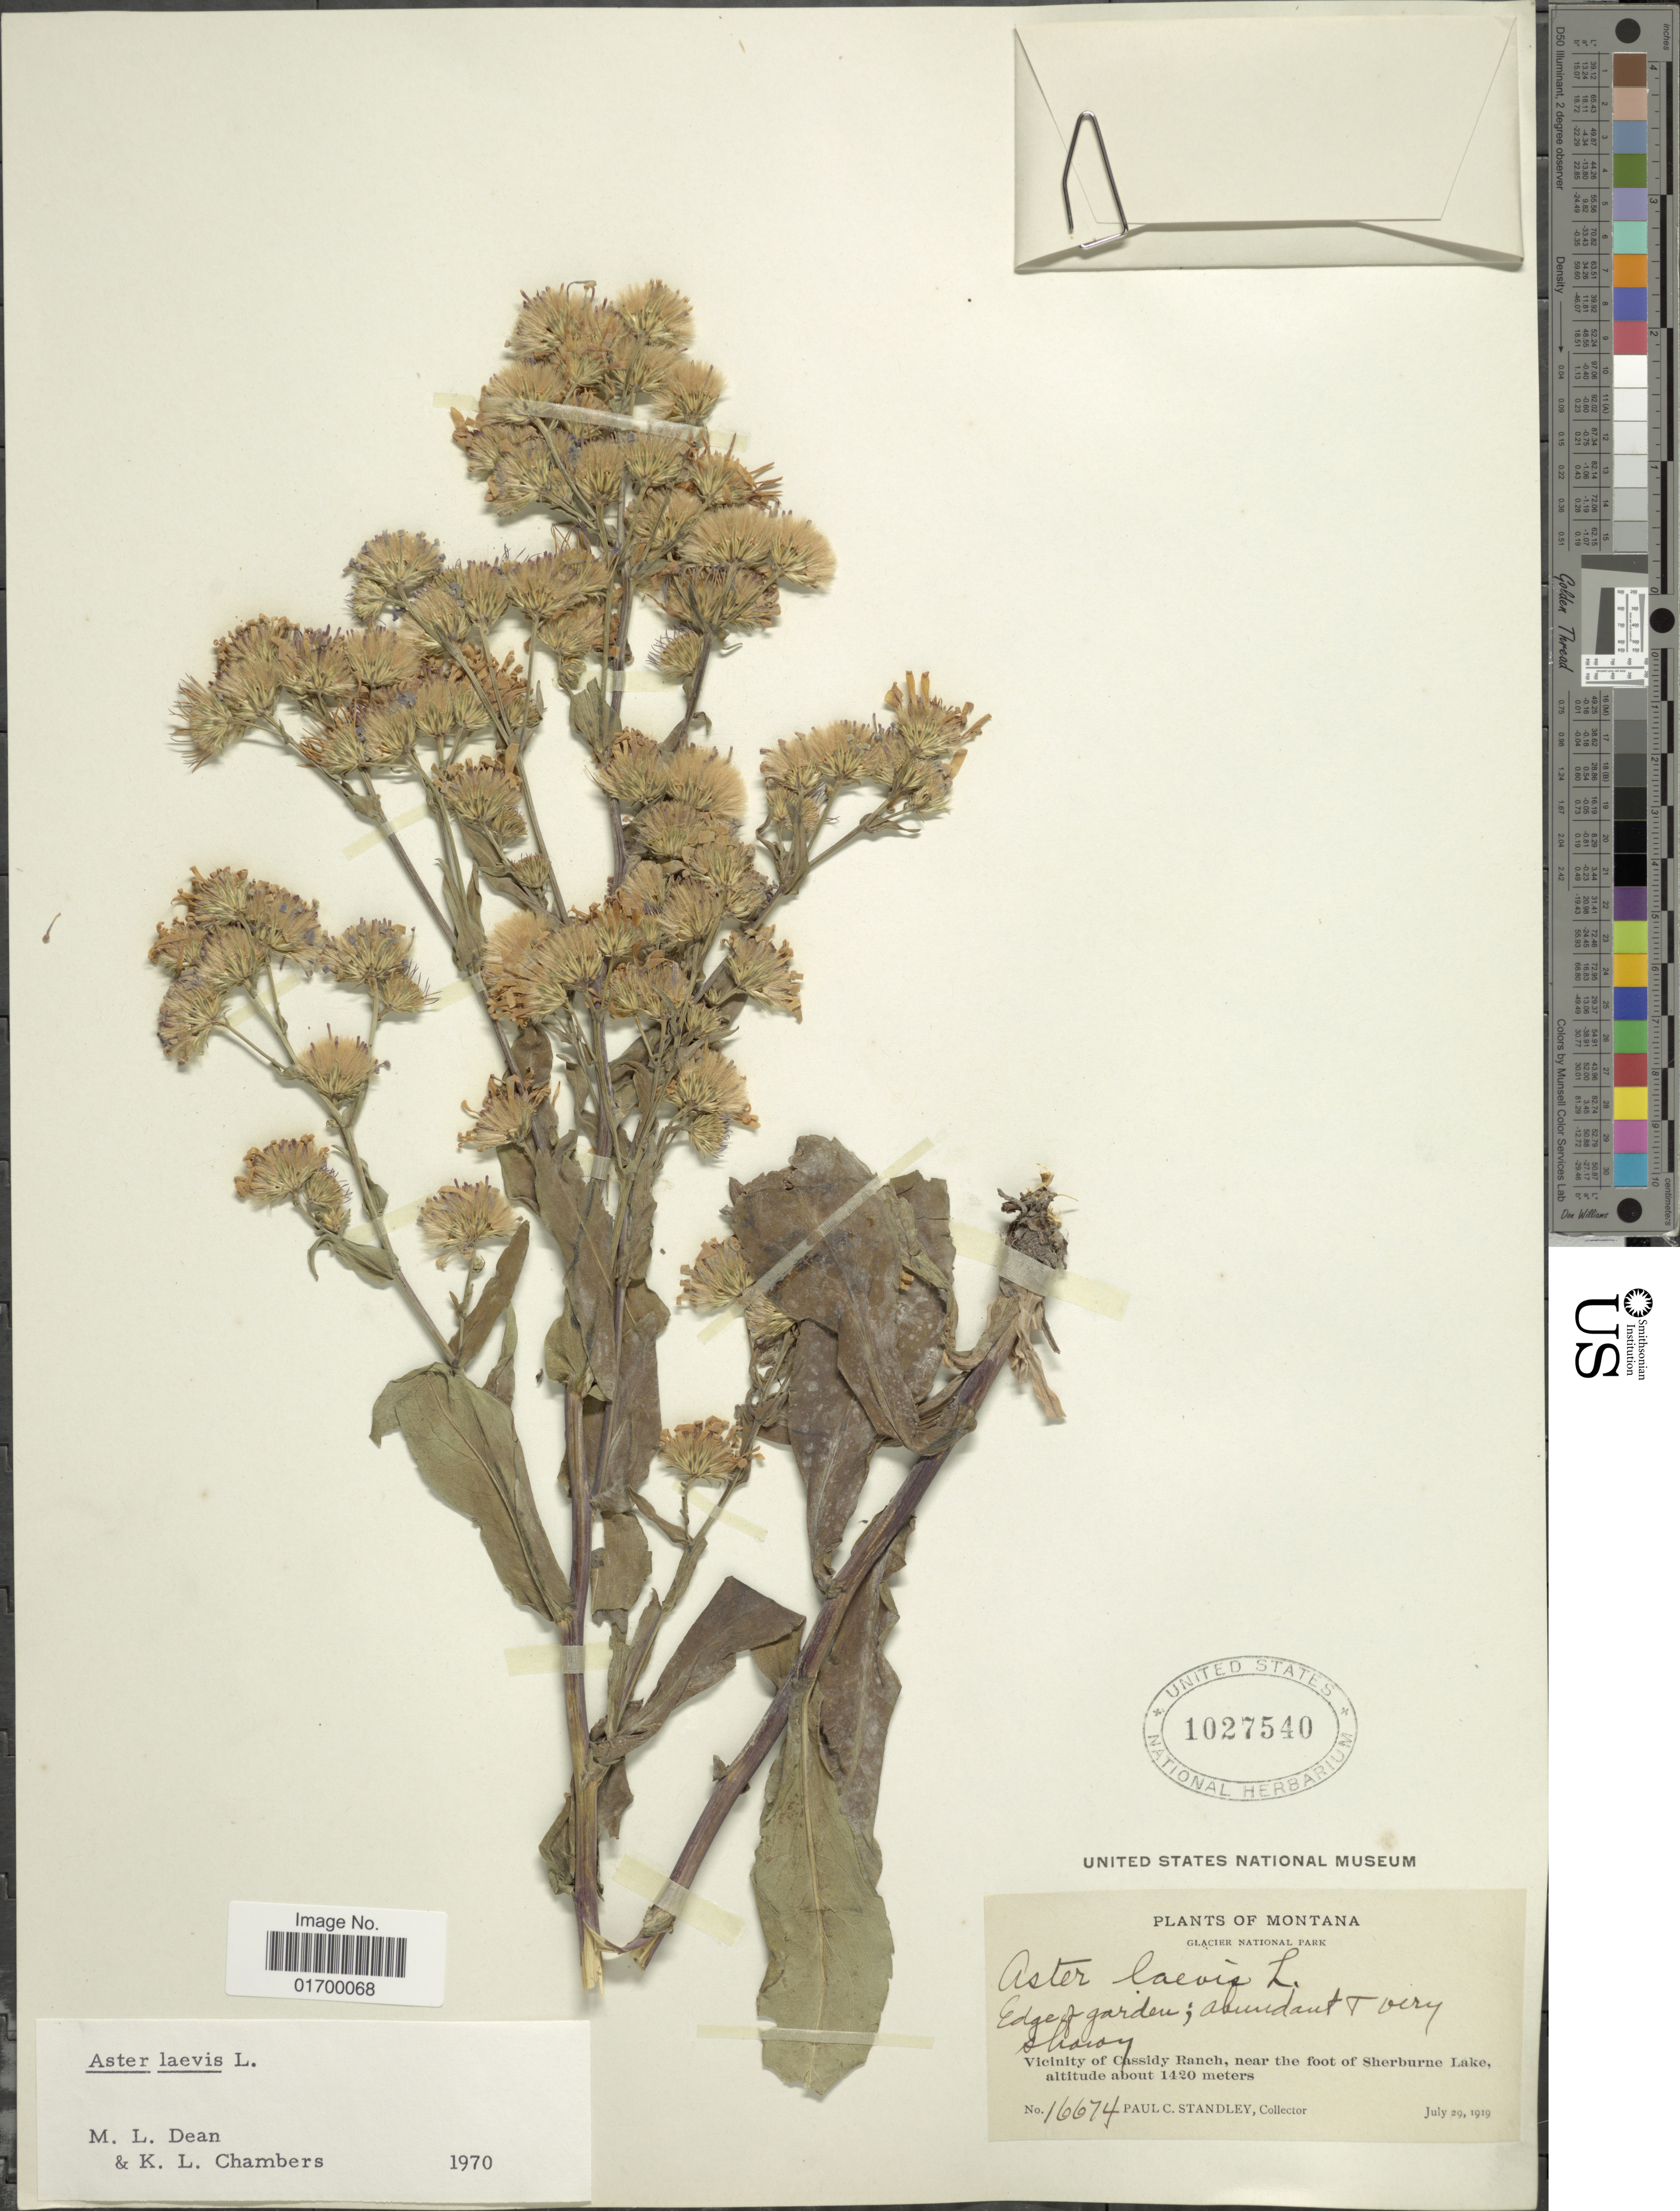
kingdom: Plantae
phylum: Tracheophyta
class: Magnoliopsida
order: Asterales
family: Asteraceae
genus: Symphyotrichum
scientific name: Symphyotrichum laeve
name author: (L.) Á. Löve & D. Löve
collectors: P. C. Standley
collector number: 16674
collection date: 1919-07-29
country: United States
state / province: Montana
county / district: Glacier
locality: Glacier National Park, Vicinity of Cassidy Ranch, near the foot of Sherburne Lake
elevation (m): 1420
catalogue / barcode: US 1027540